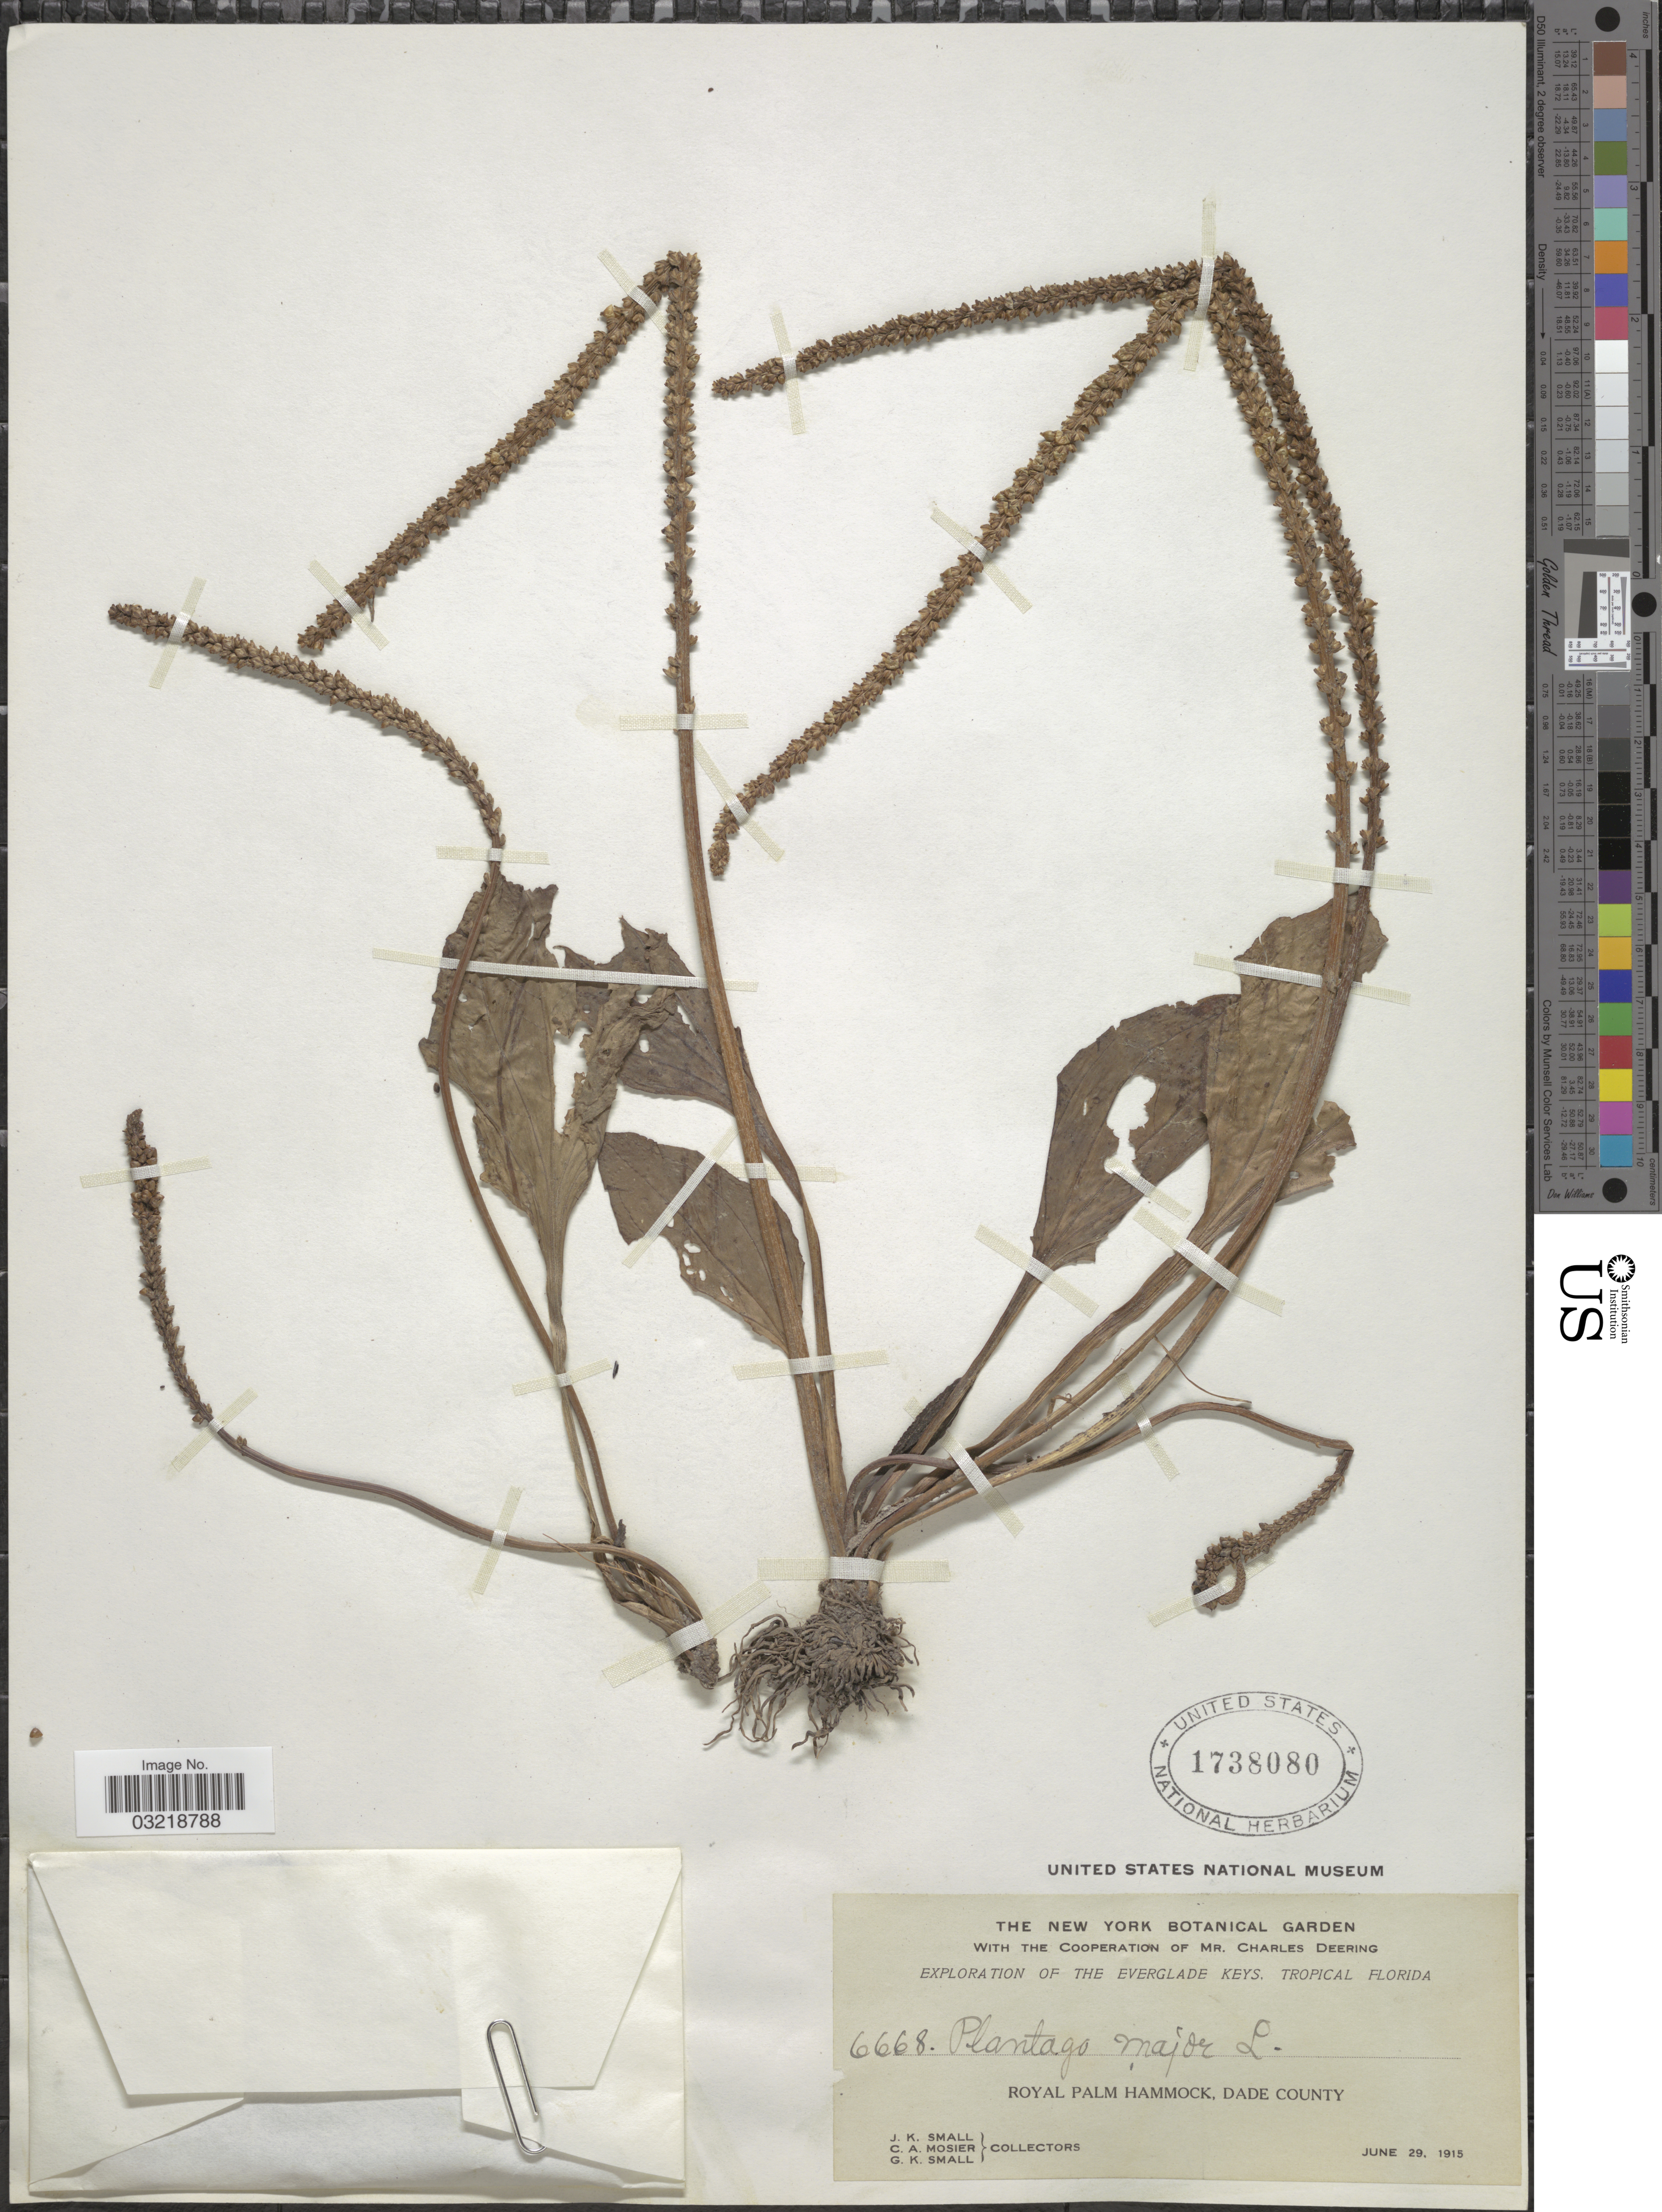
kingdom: Plantae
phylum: Tracheophyta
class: Magnoliopsida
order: Lamiales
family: Plantaginaceae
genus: Plantago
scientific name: Plantago major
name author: L.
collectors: J. K. Small, C. A. Mosier & G. K. Small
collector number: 6668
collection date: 1915-06-29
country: United States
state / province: Florida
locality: The Everglade Keys, Tropical Florida. Royal Palm Hammock, Dade County.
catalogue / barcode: US 1738080